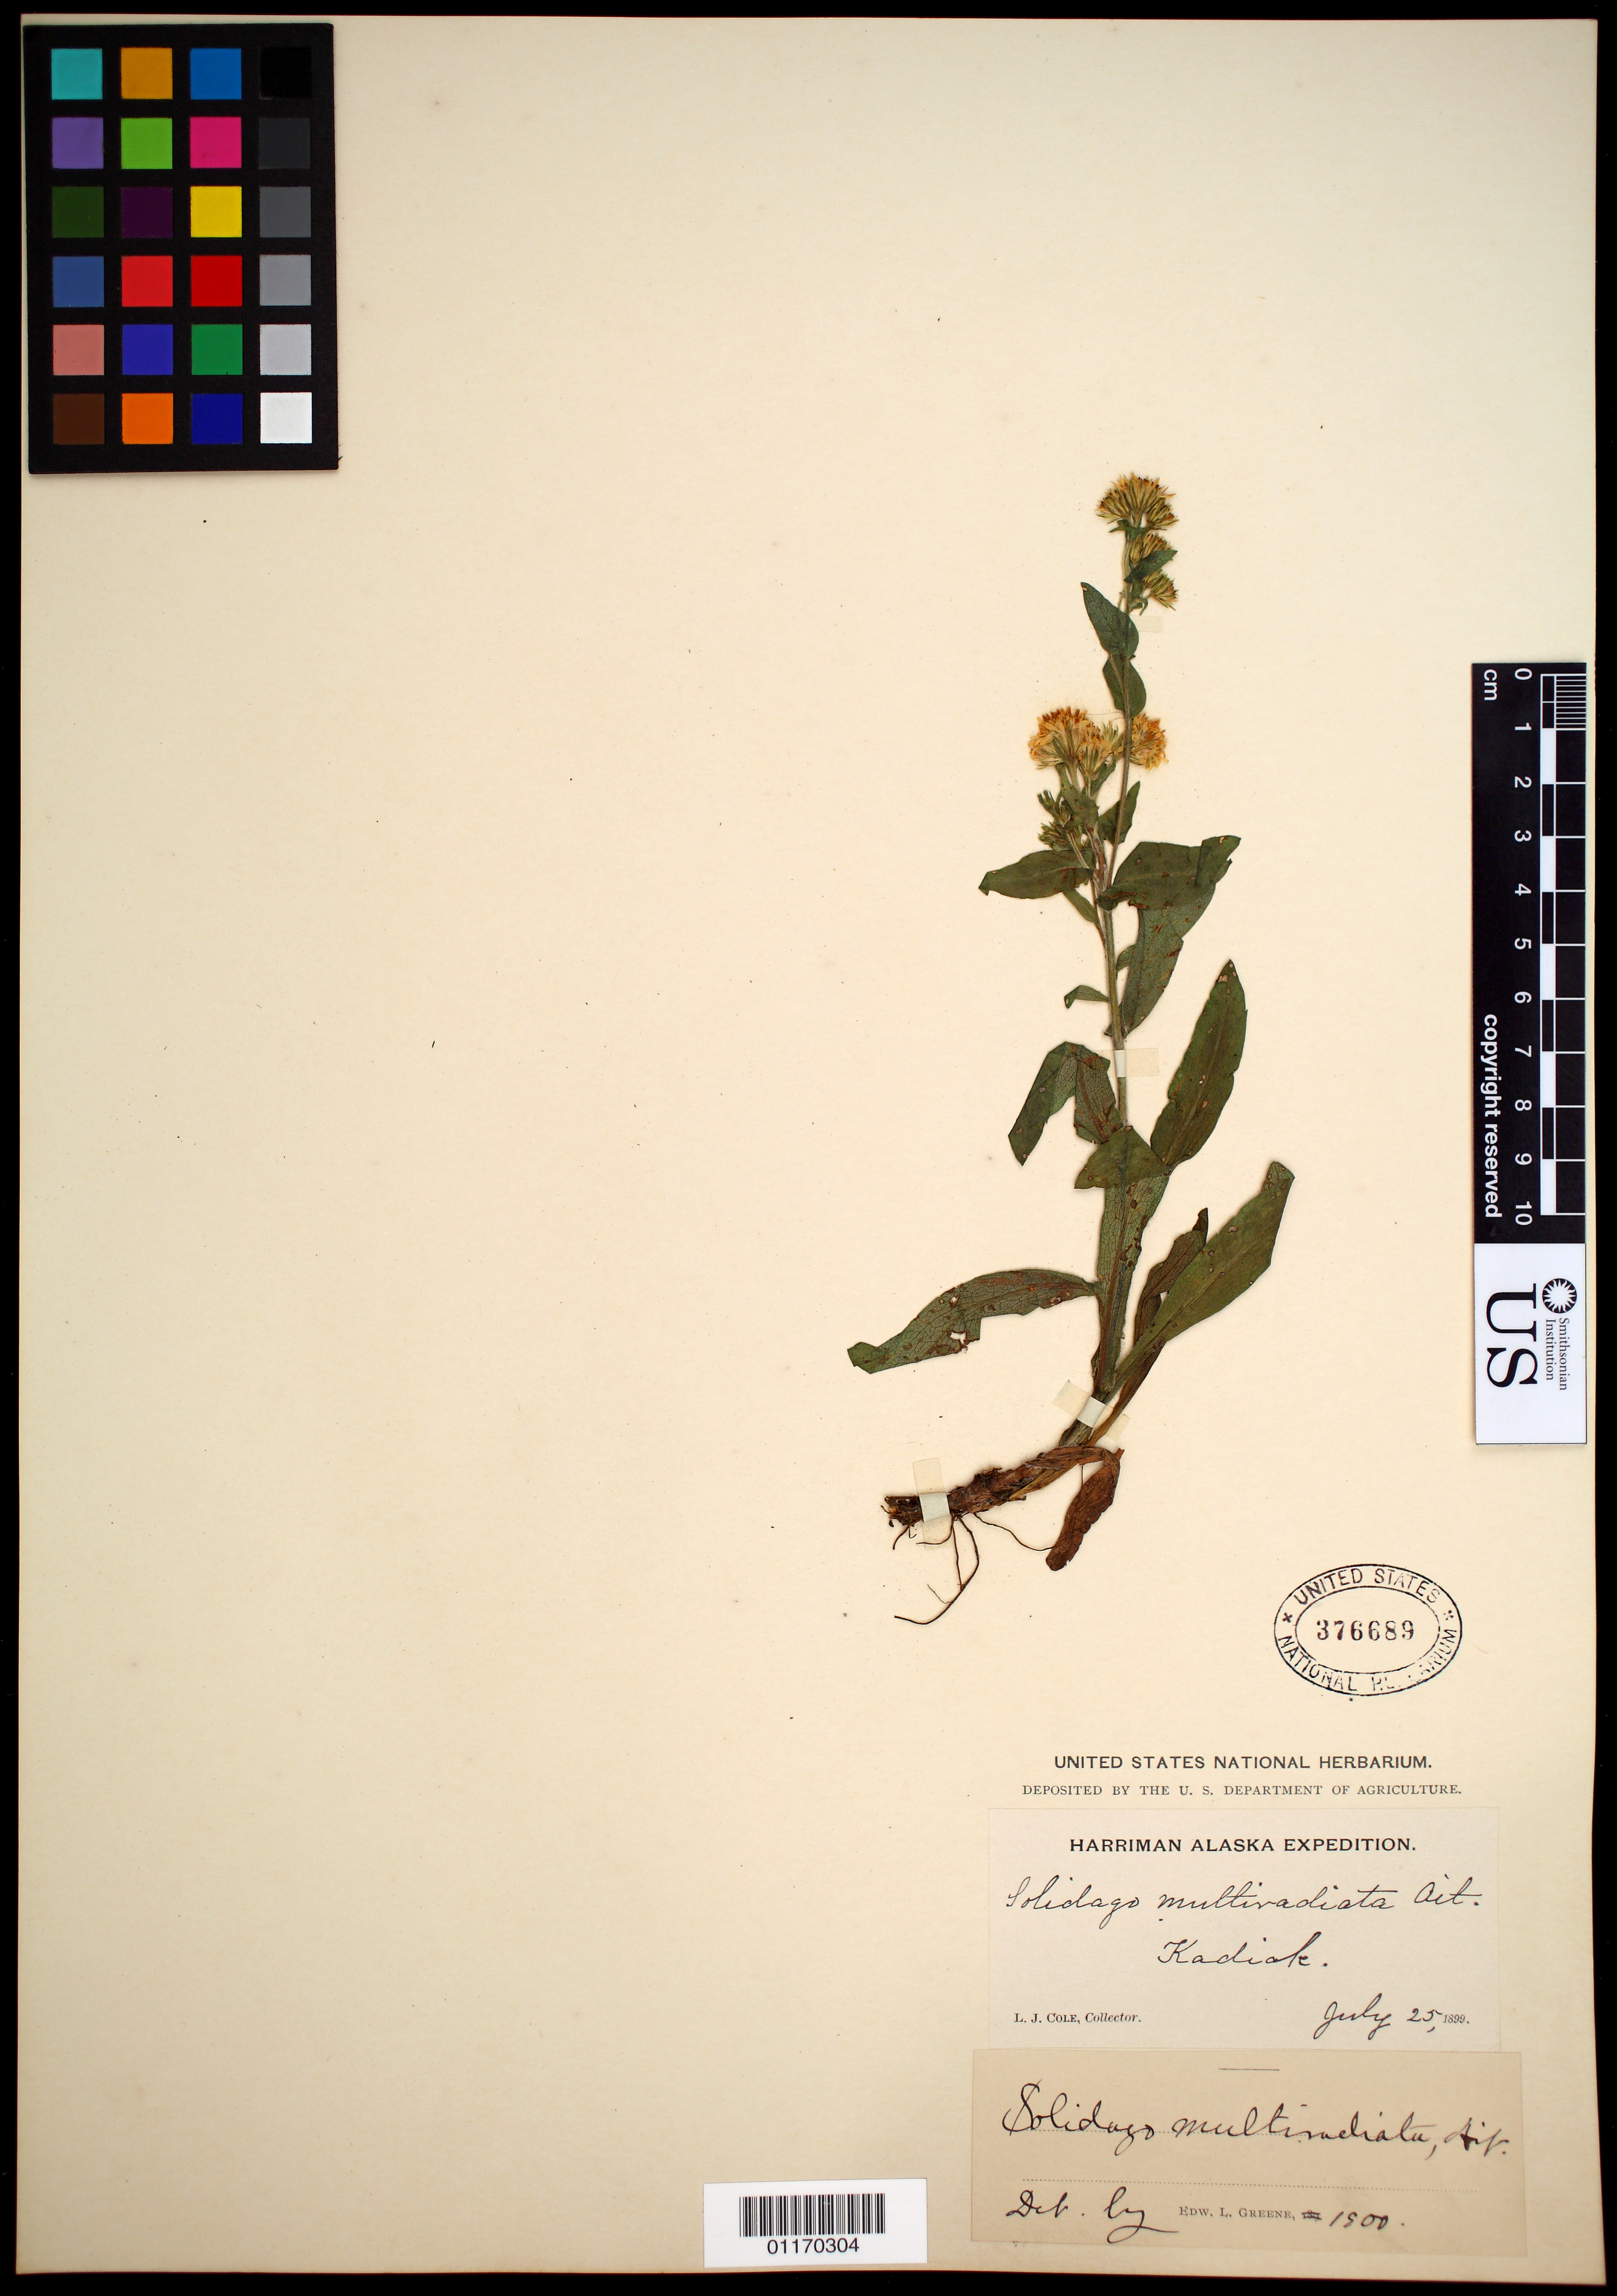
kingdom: Plantae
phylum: Tracheophyta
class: Magnoliopsida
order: Asterales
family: Asteraceae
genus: Solidago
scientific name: Solidago multiradiata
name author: Aiton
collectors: L. Cole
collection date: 1899-07-25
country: United States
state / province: Alaska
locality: Kodiak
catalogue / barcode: US 376689